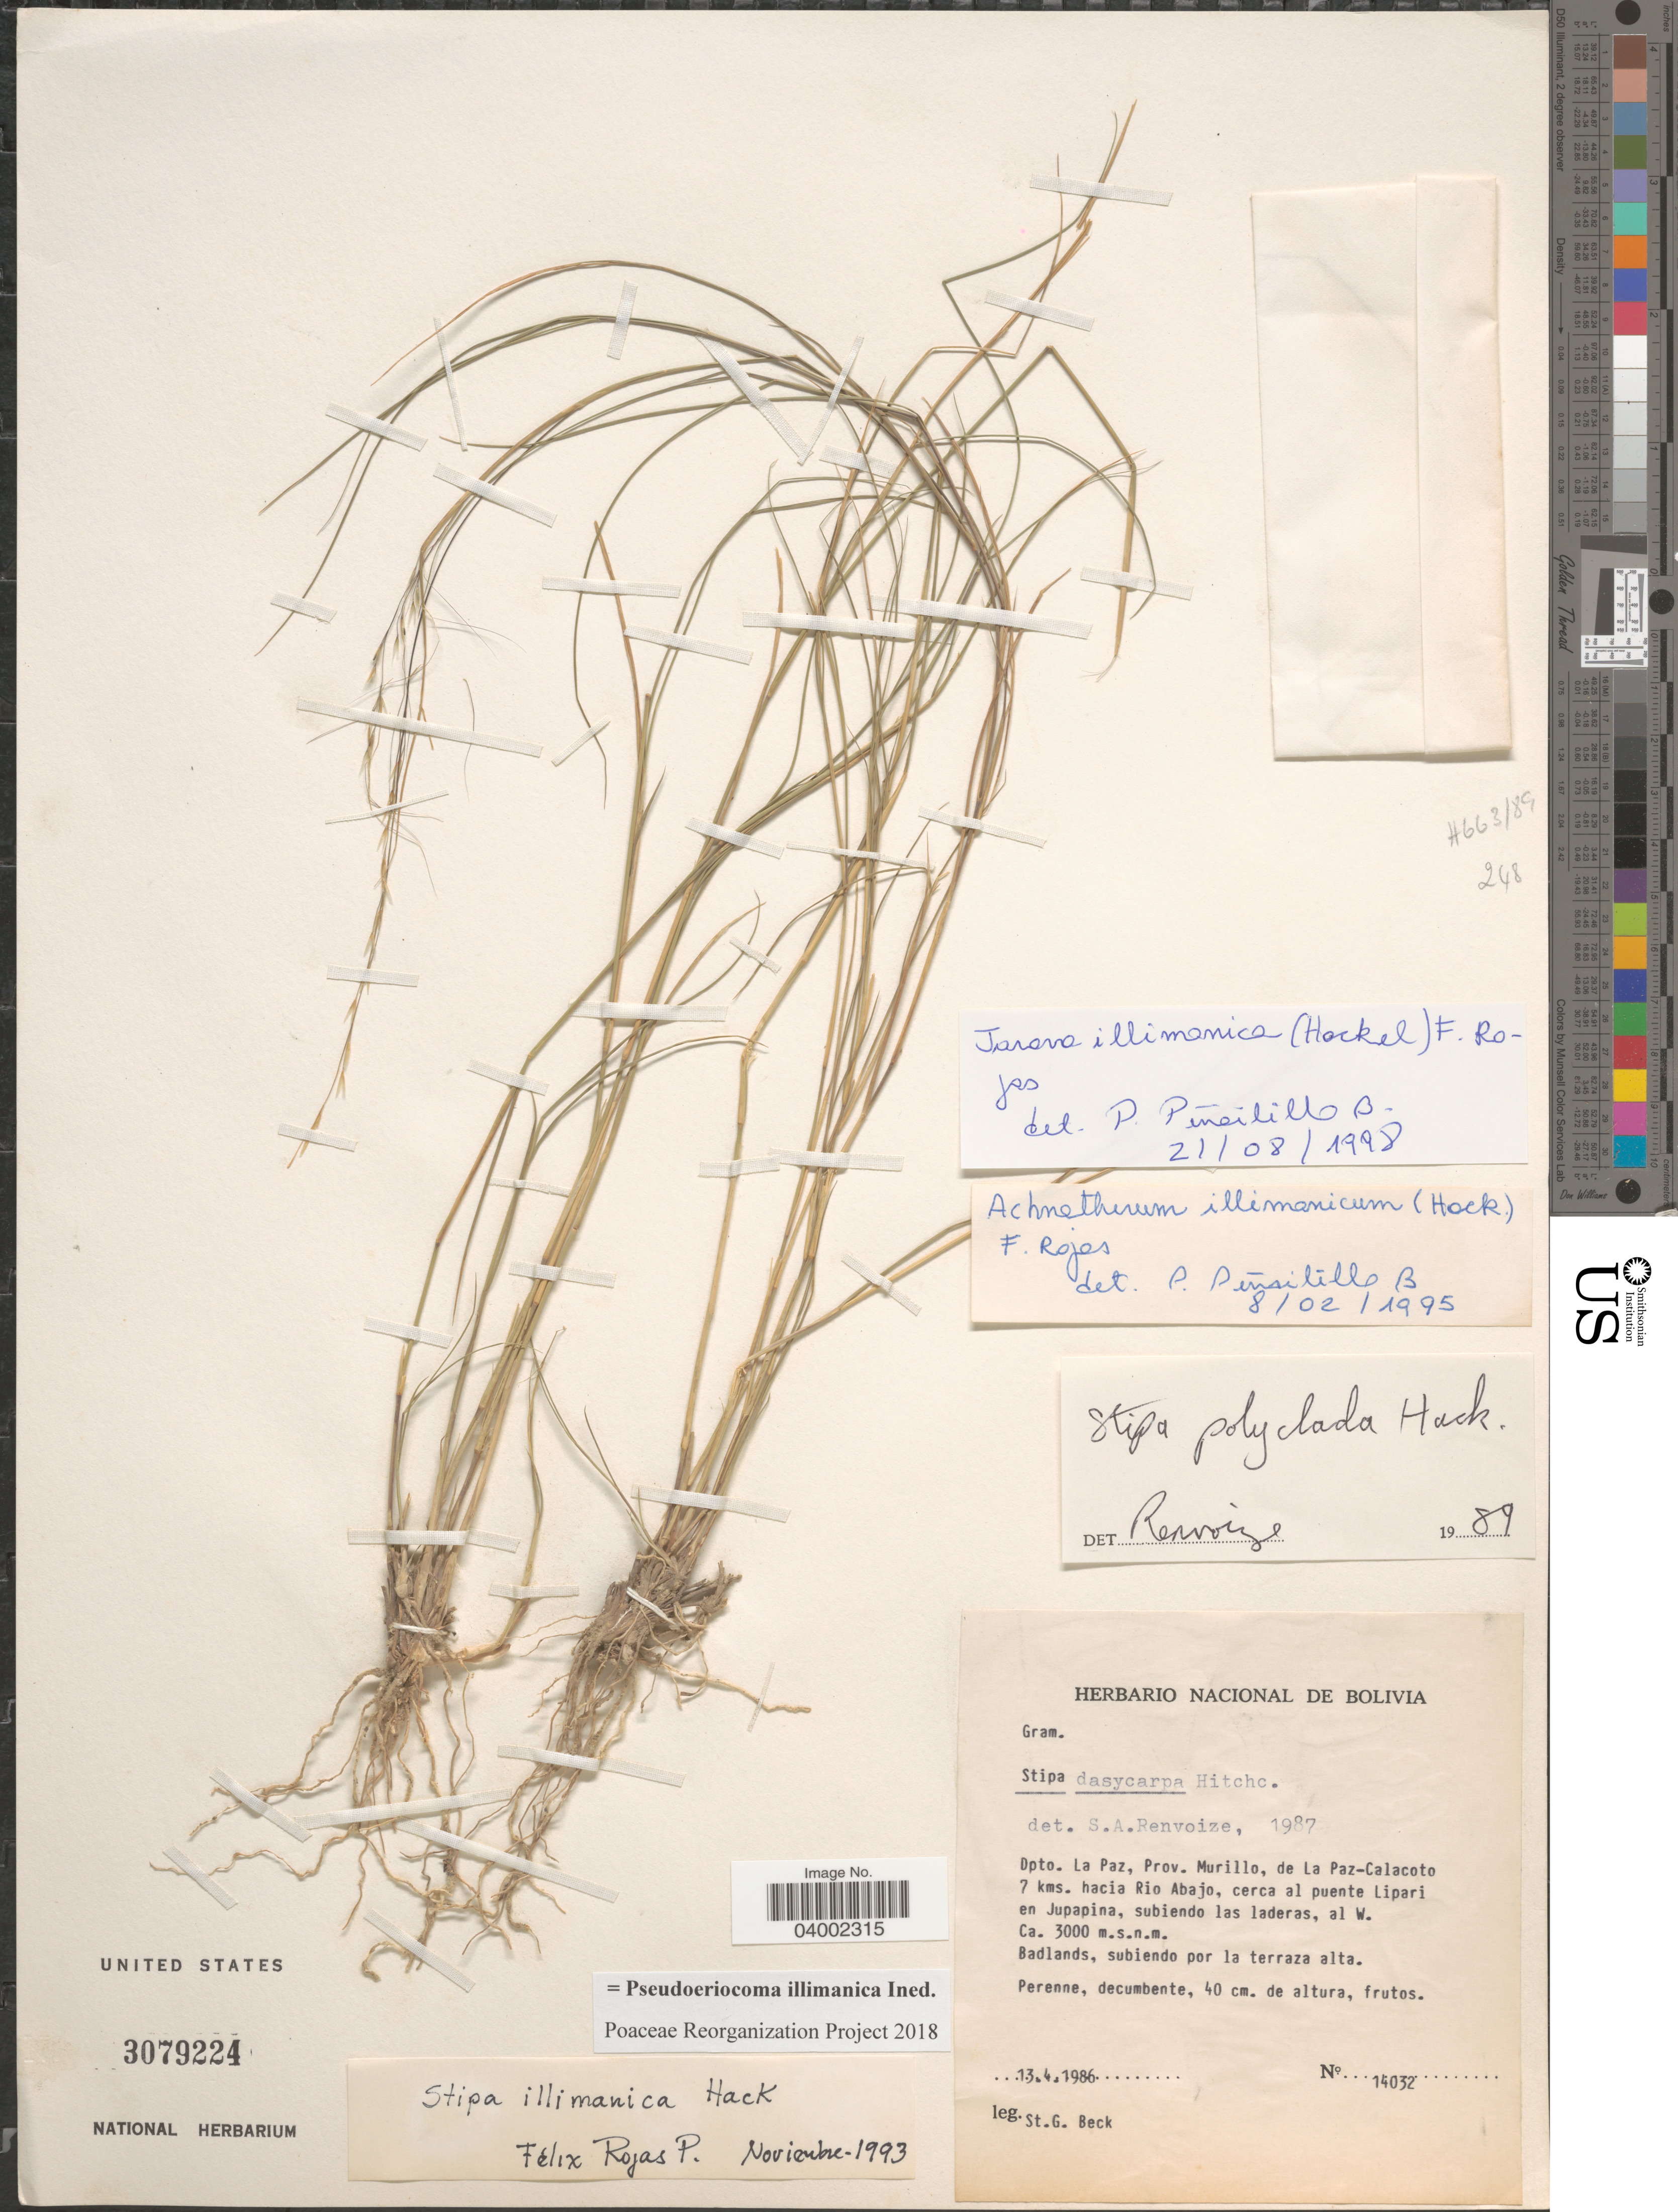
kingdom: Plantae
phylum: Tracheophyta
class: Liliopsida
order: Poales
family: Poaceae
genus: Pseudoeriocoma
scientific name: Pseudoeriocoma illimanica ined.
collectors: S. G. Beck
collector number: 14032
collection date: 1986-04-13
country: Bolivia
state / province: La Paz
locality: Dpto. La Paz, Prov. Murillo, de La Paz-Calacoto 7 kms. hacia Rio Abajo, cerca al puente Lipari en Jupapina, subiendo las laderas, al W. Badlands, subiendo por la terraza alta.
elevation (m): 3000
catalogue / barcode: US 3079224